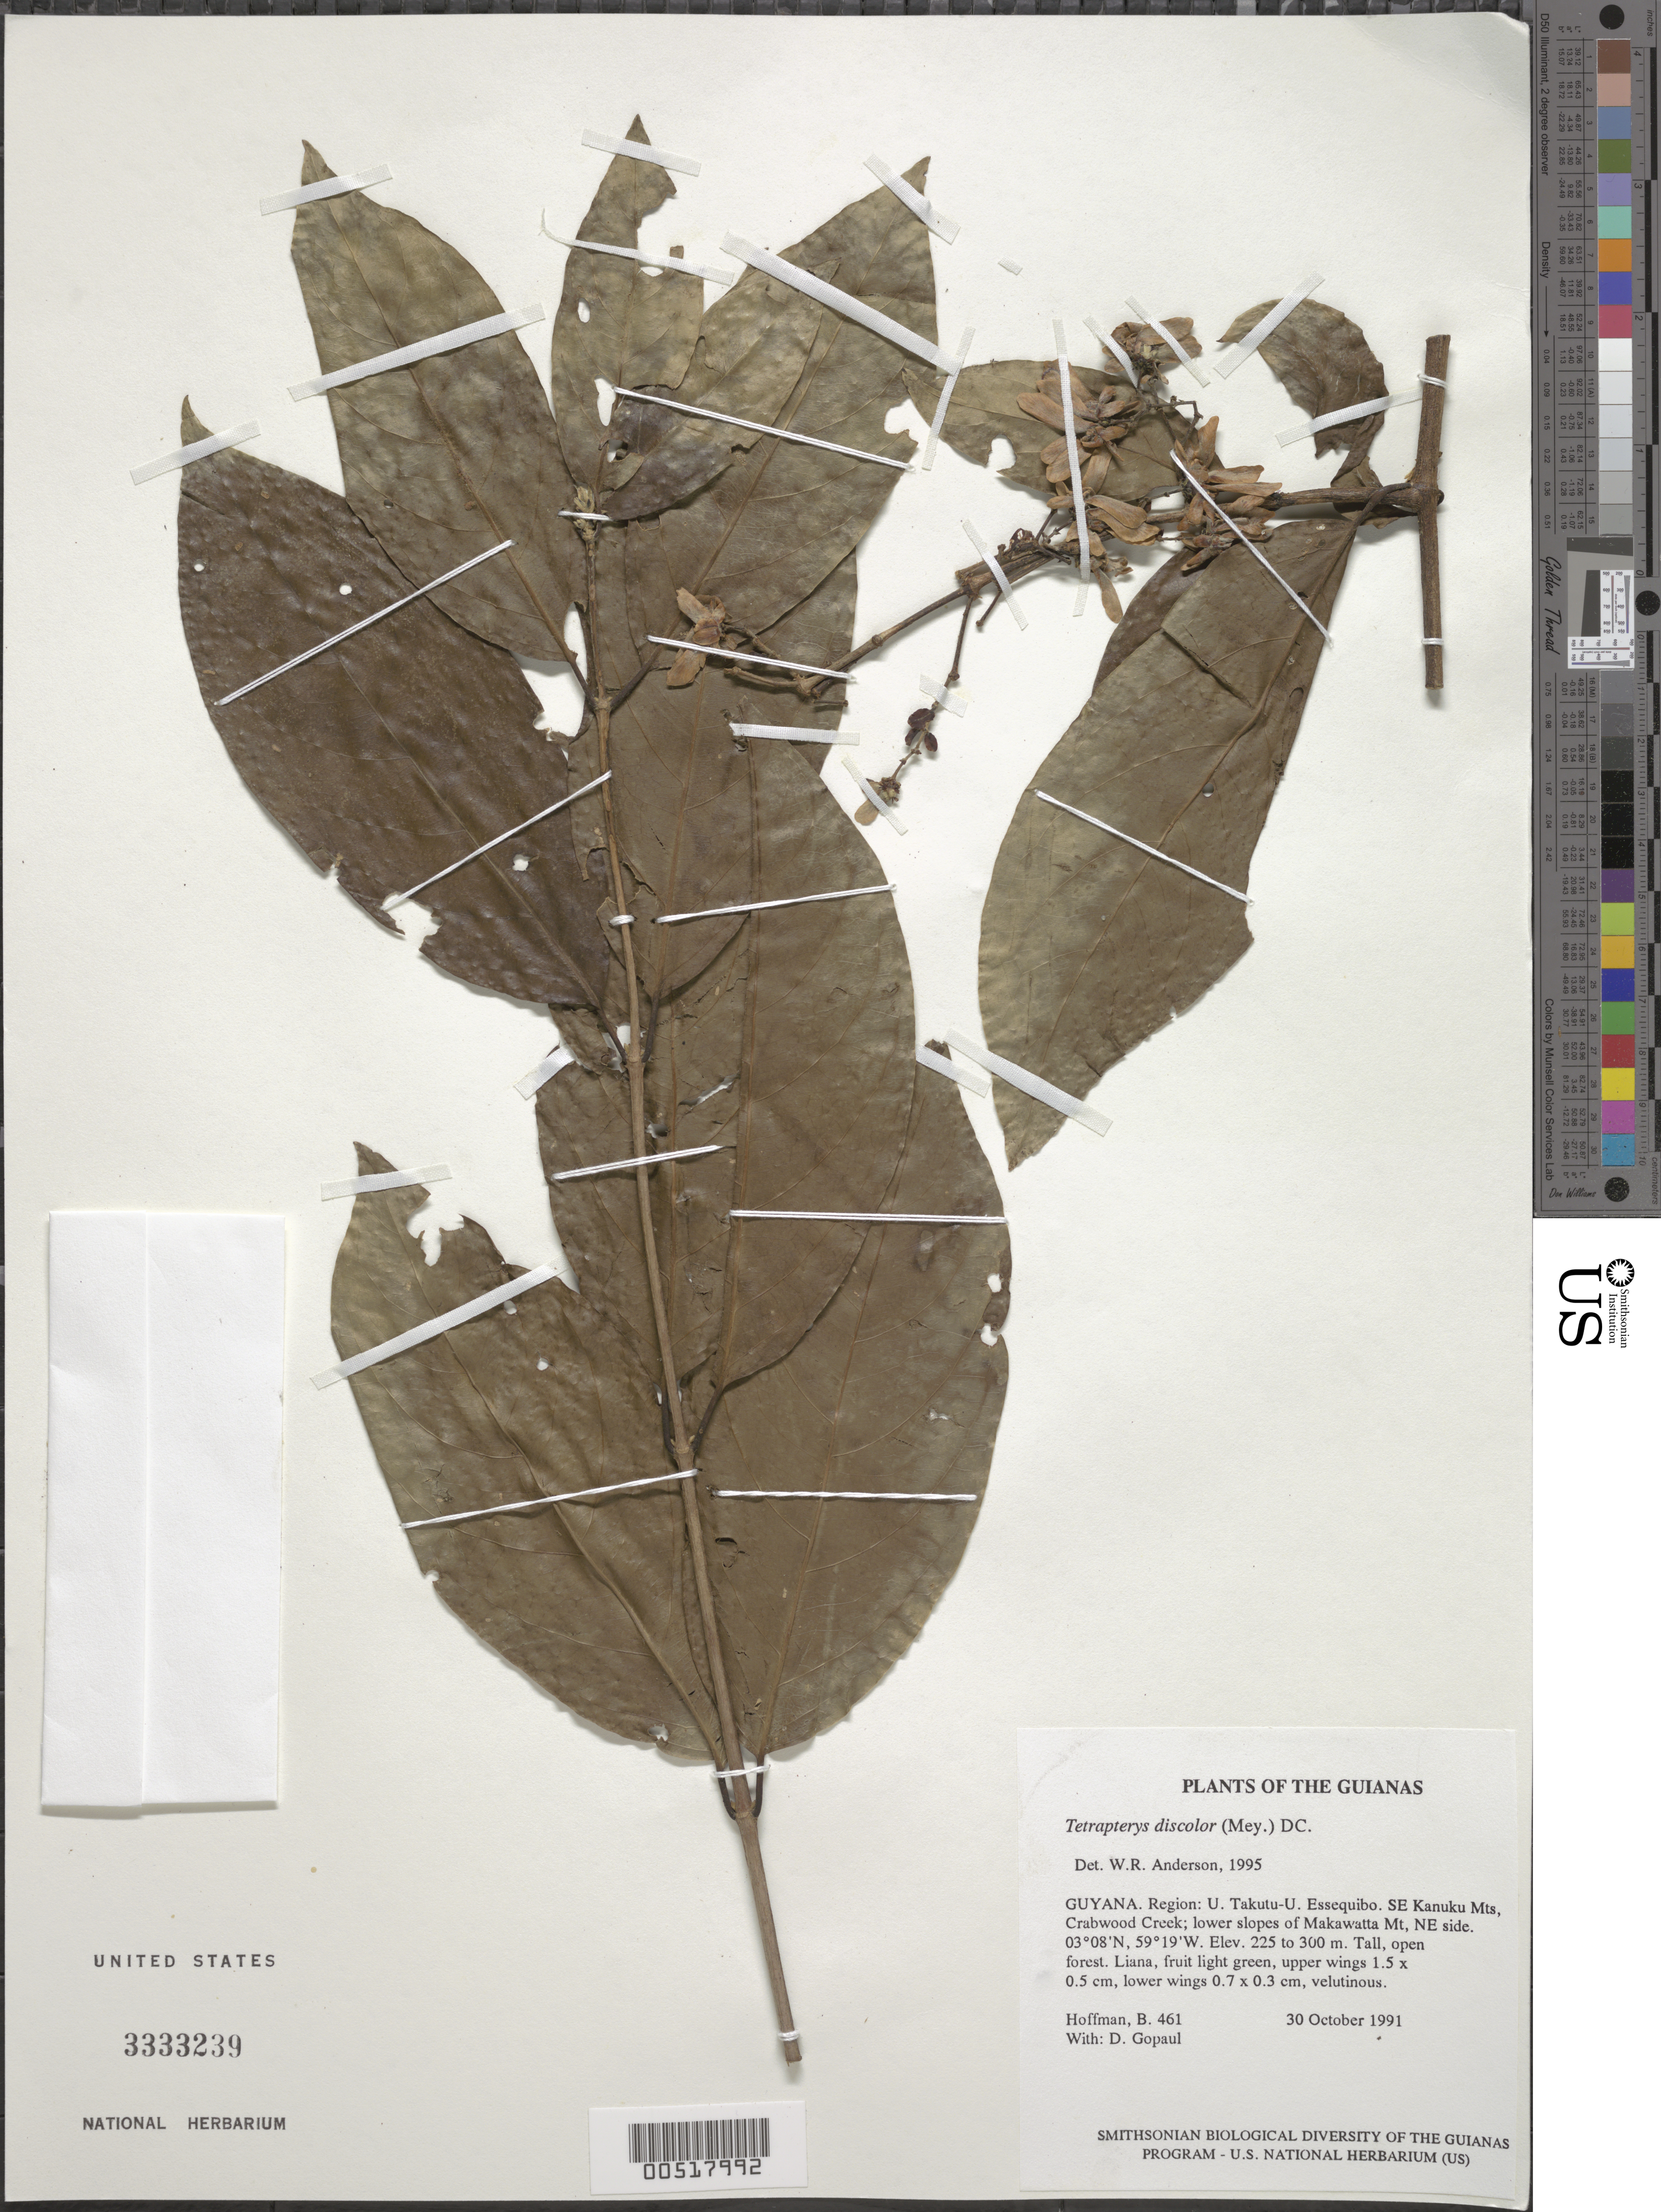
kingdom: Plantae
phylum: Tracheophyta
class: Magnoliopsida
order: Malpighiales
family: Malpighiaceae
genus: Tetrapterys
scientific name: Tetrapterys discolor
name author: (G. Mey.) DC.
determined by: Anderson, W. R., (MICH), University of Michigan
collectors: B. Hoffman & D. Gopaul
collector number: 461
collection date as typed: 30 October 1991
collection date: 1991-10-30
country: Guyana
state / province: U. Takutu-U. Essequibo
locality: SE Kanuku Mts, Crabwood Creek; lower slopes of Makawatta Mountain, NE side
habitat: Tall, open forest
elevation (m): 225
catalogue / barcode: US 3333239